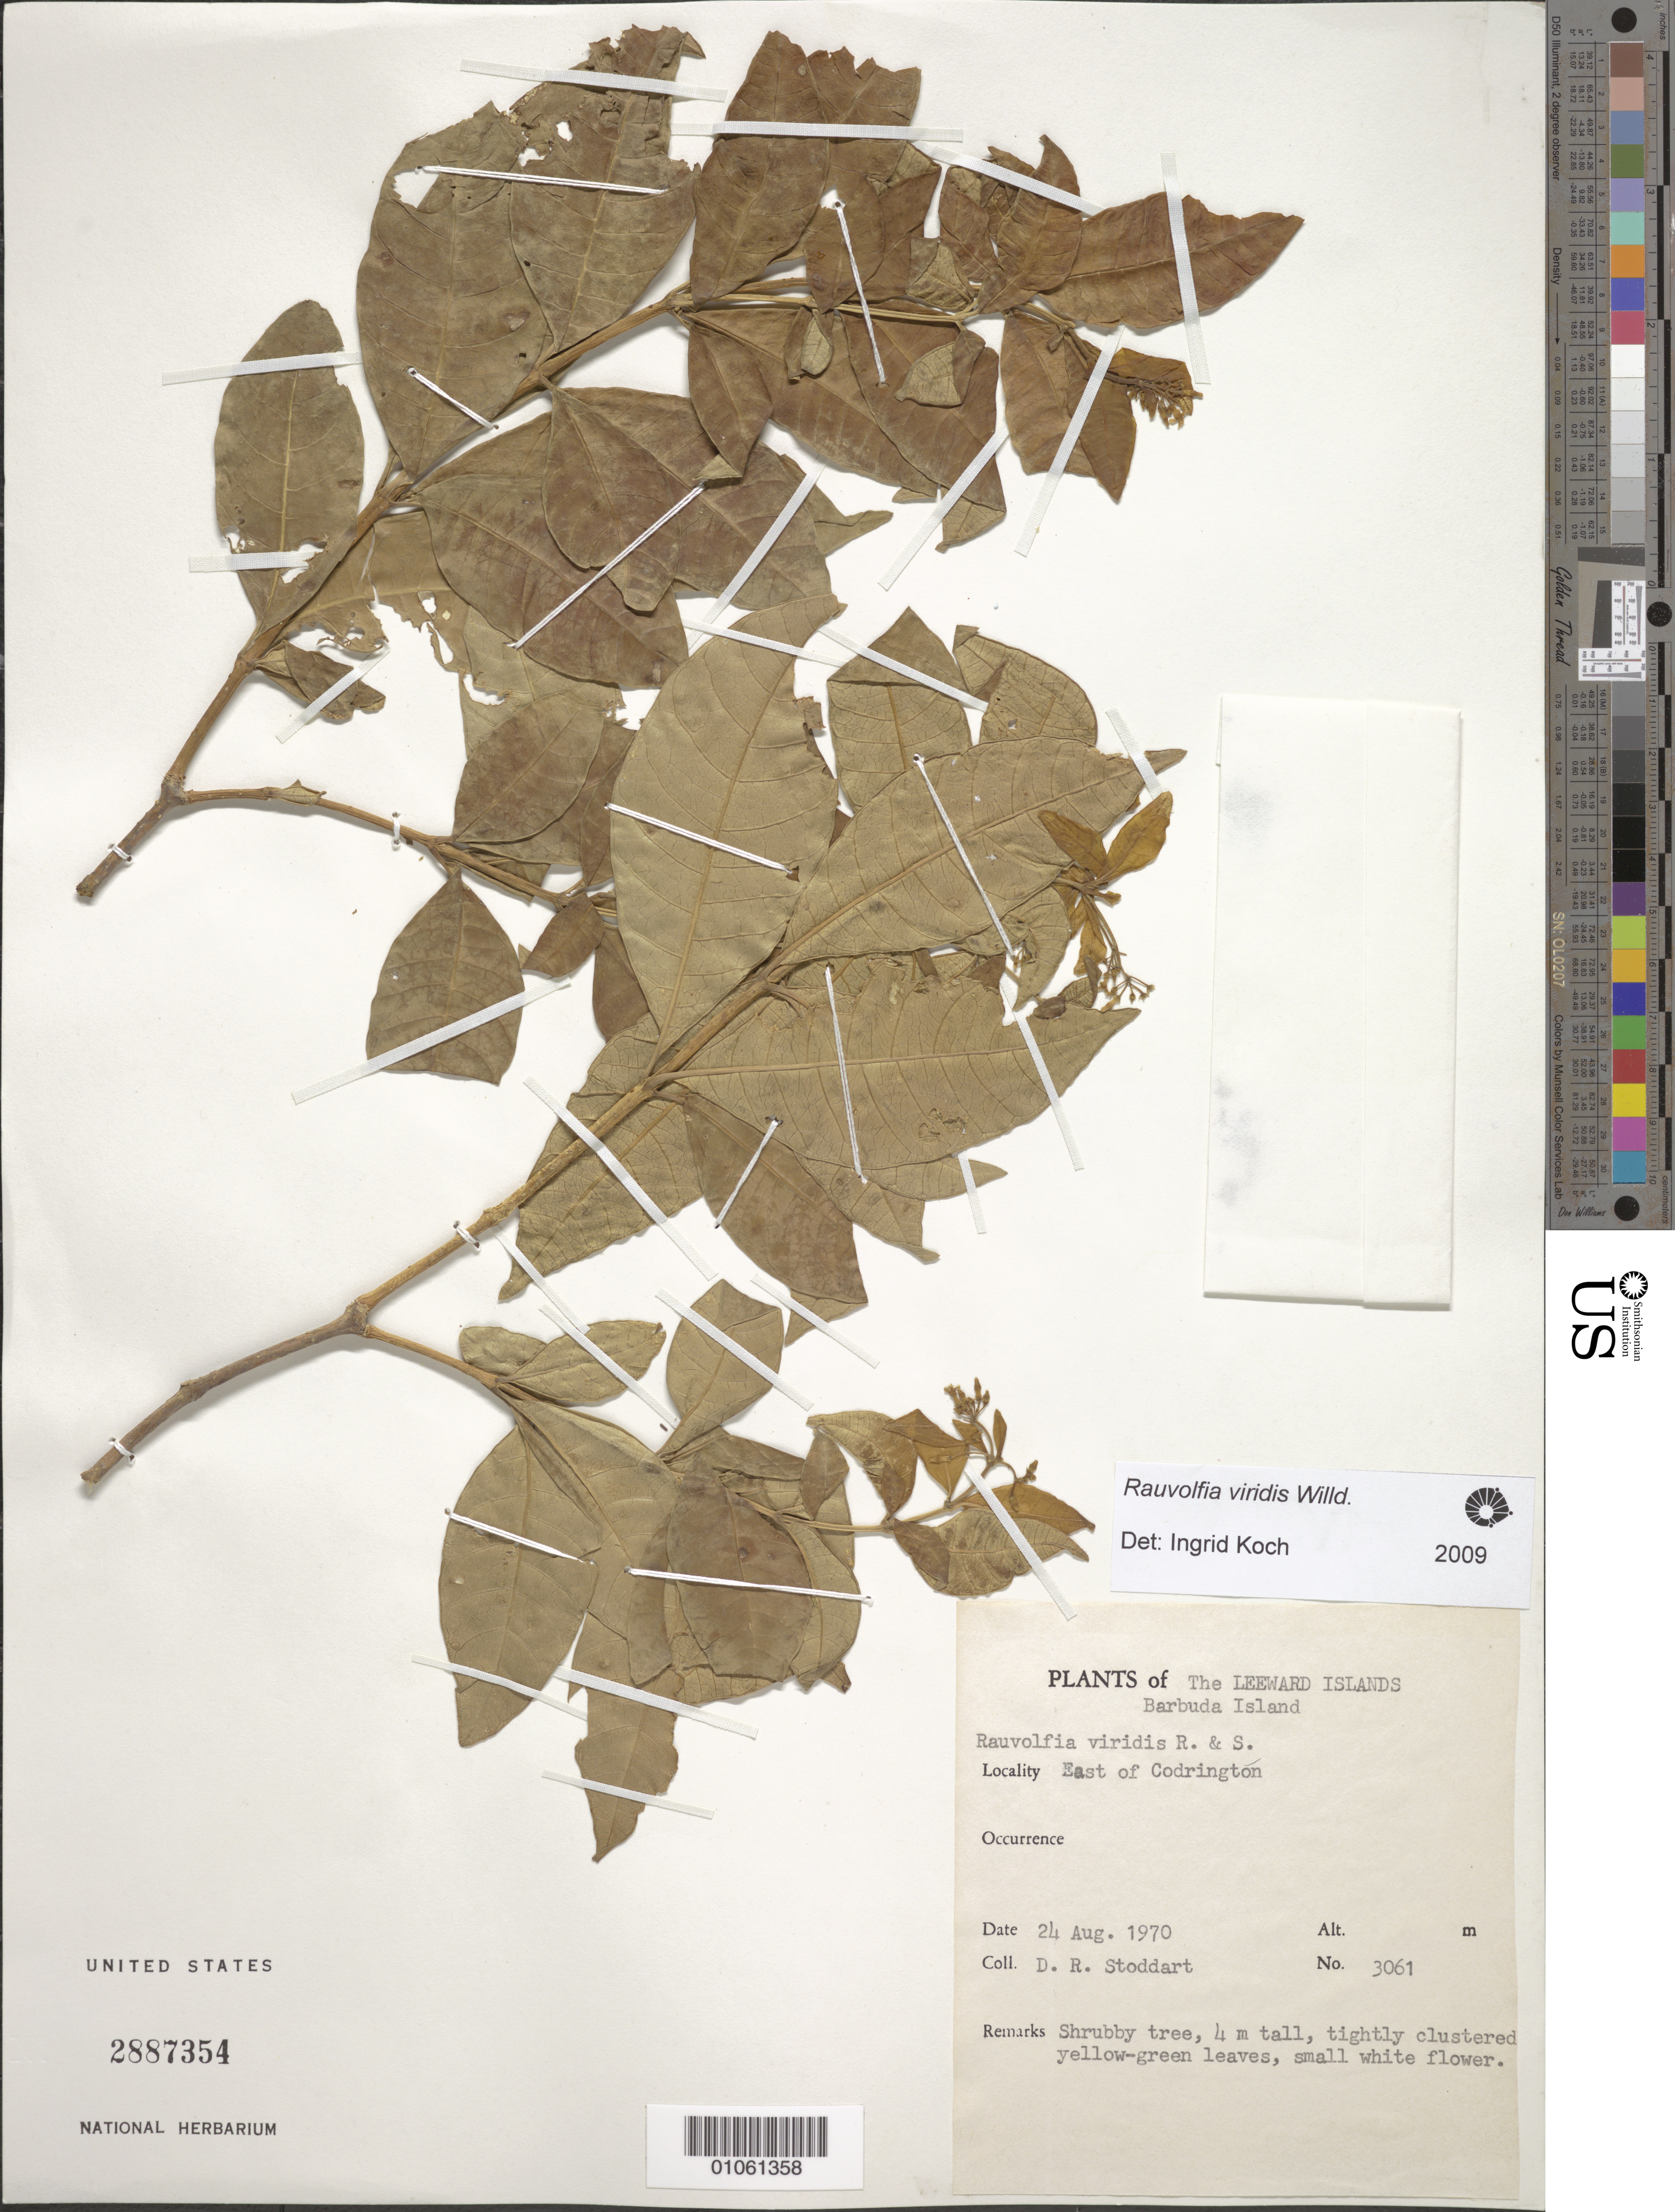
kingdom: Plantae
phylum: Tracheophyta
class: Magnoliopsida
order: Gentianales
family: Apocynaceae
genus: Rauvolfia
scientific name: Rauvolfia viridis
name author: Willd. ex Roem. & Schult.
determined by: Koch, I.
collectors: D. R. Stoddart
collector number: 3061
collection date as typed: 24 Aug 1970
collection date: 1970-08-24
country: Antigua and Barbuda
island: Barbuda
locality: Codrington, E of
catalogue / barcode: US 2887354